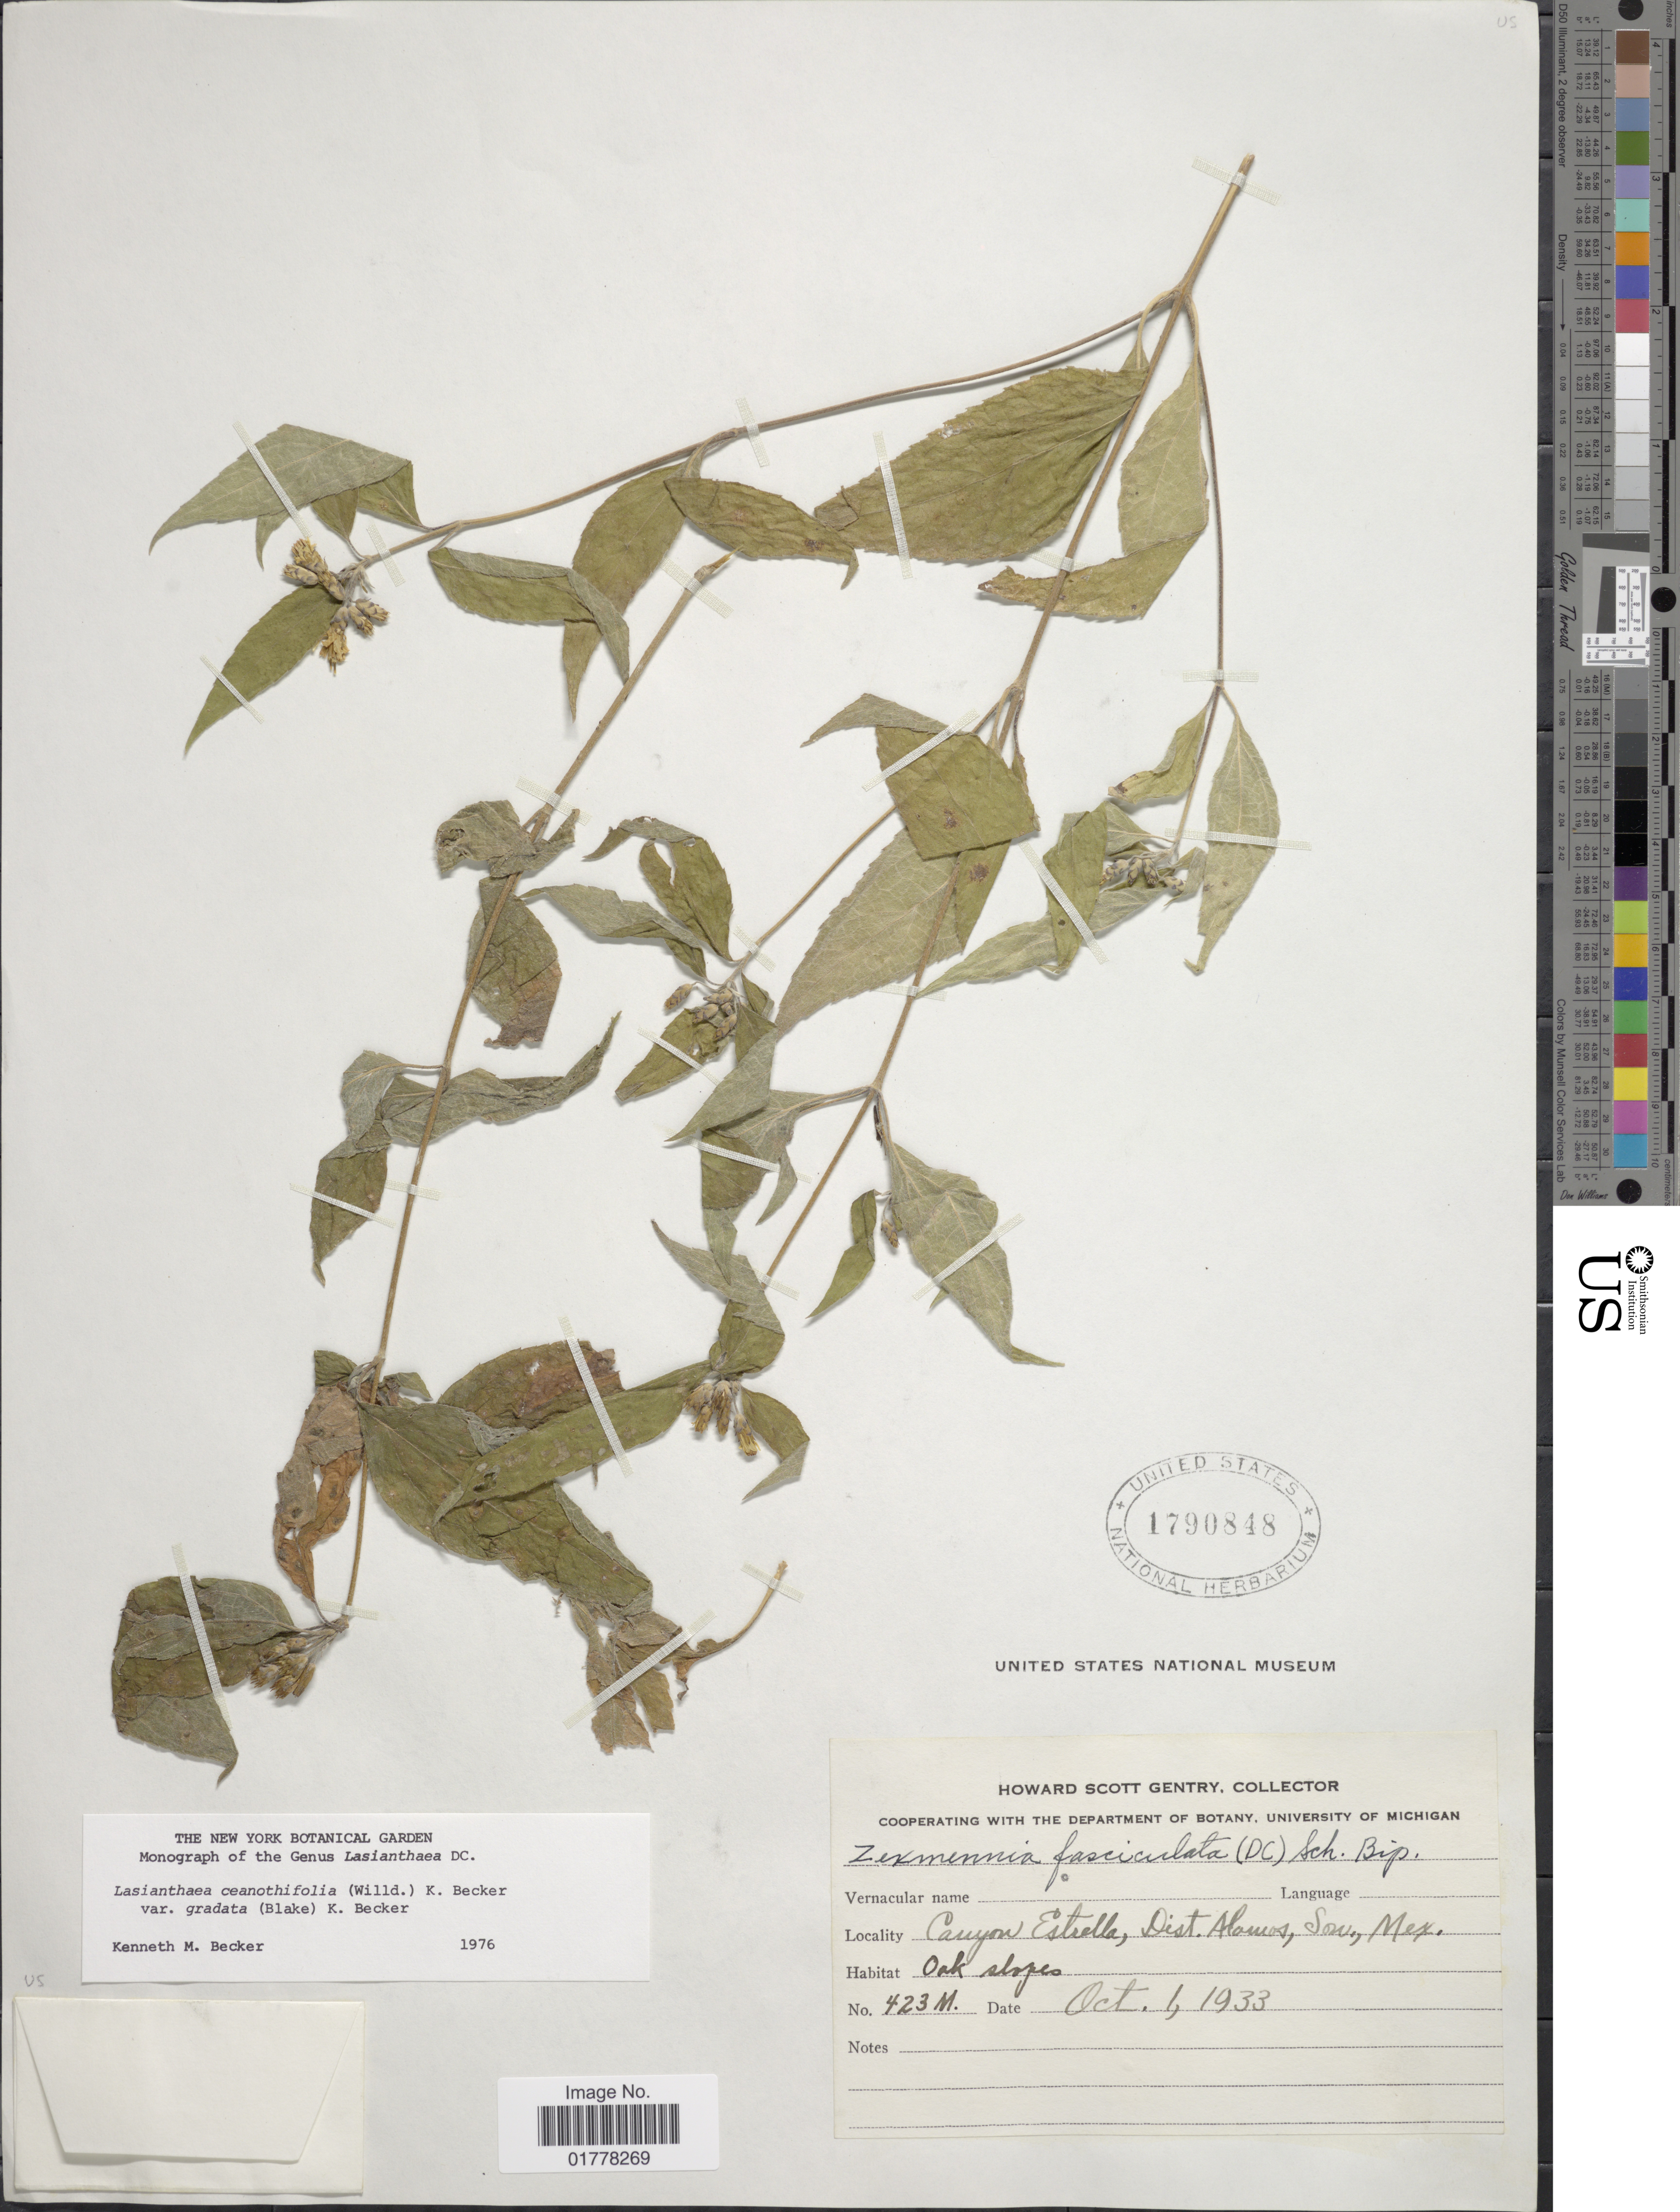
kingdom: Plantae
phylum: Tracheophyta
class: Magnoliopsida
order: Asterales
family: Asteraceae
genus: Lasianthaea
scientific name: Lasianthaea ceanothifolia var. gradata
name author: (S.F. Blake) K.M. Becker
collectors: H. S. Gentry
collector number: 423 M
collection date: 1933-10-01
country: Mexico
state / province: Sonora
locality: Canyon Estrella, Dist. Alomos, Son., Mex.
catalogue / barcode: US 1790848